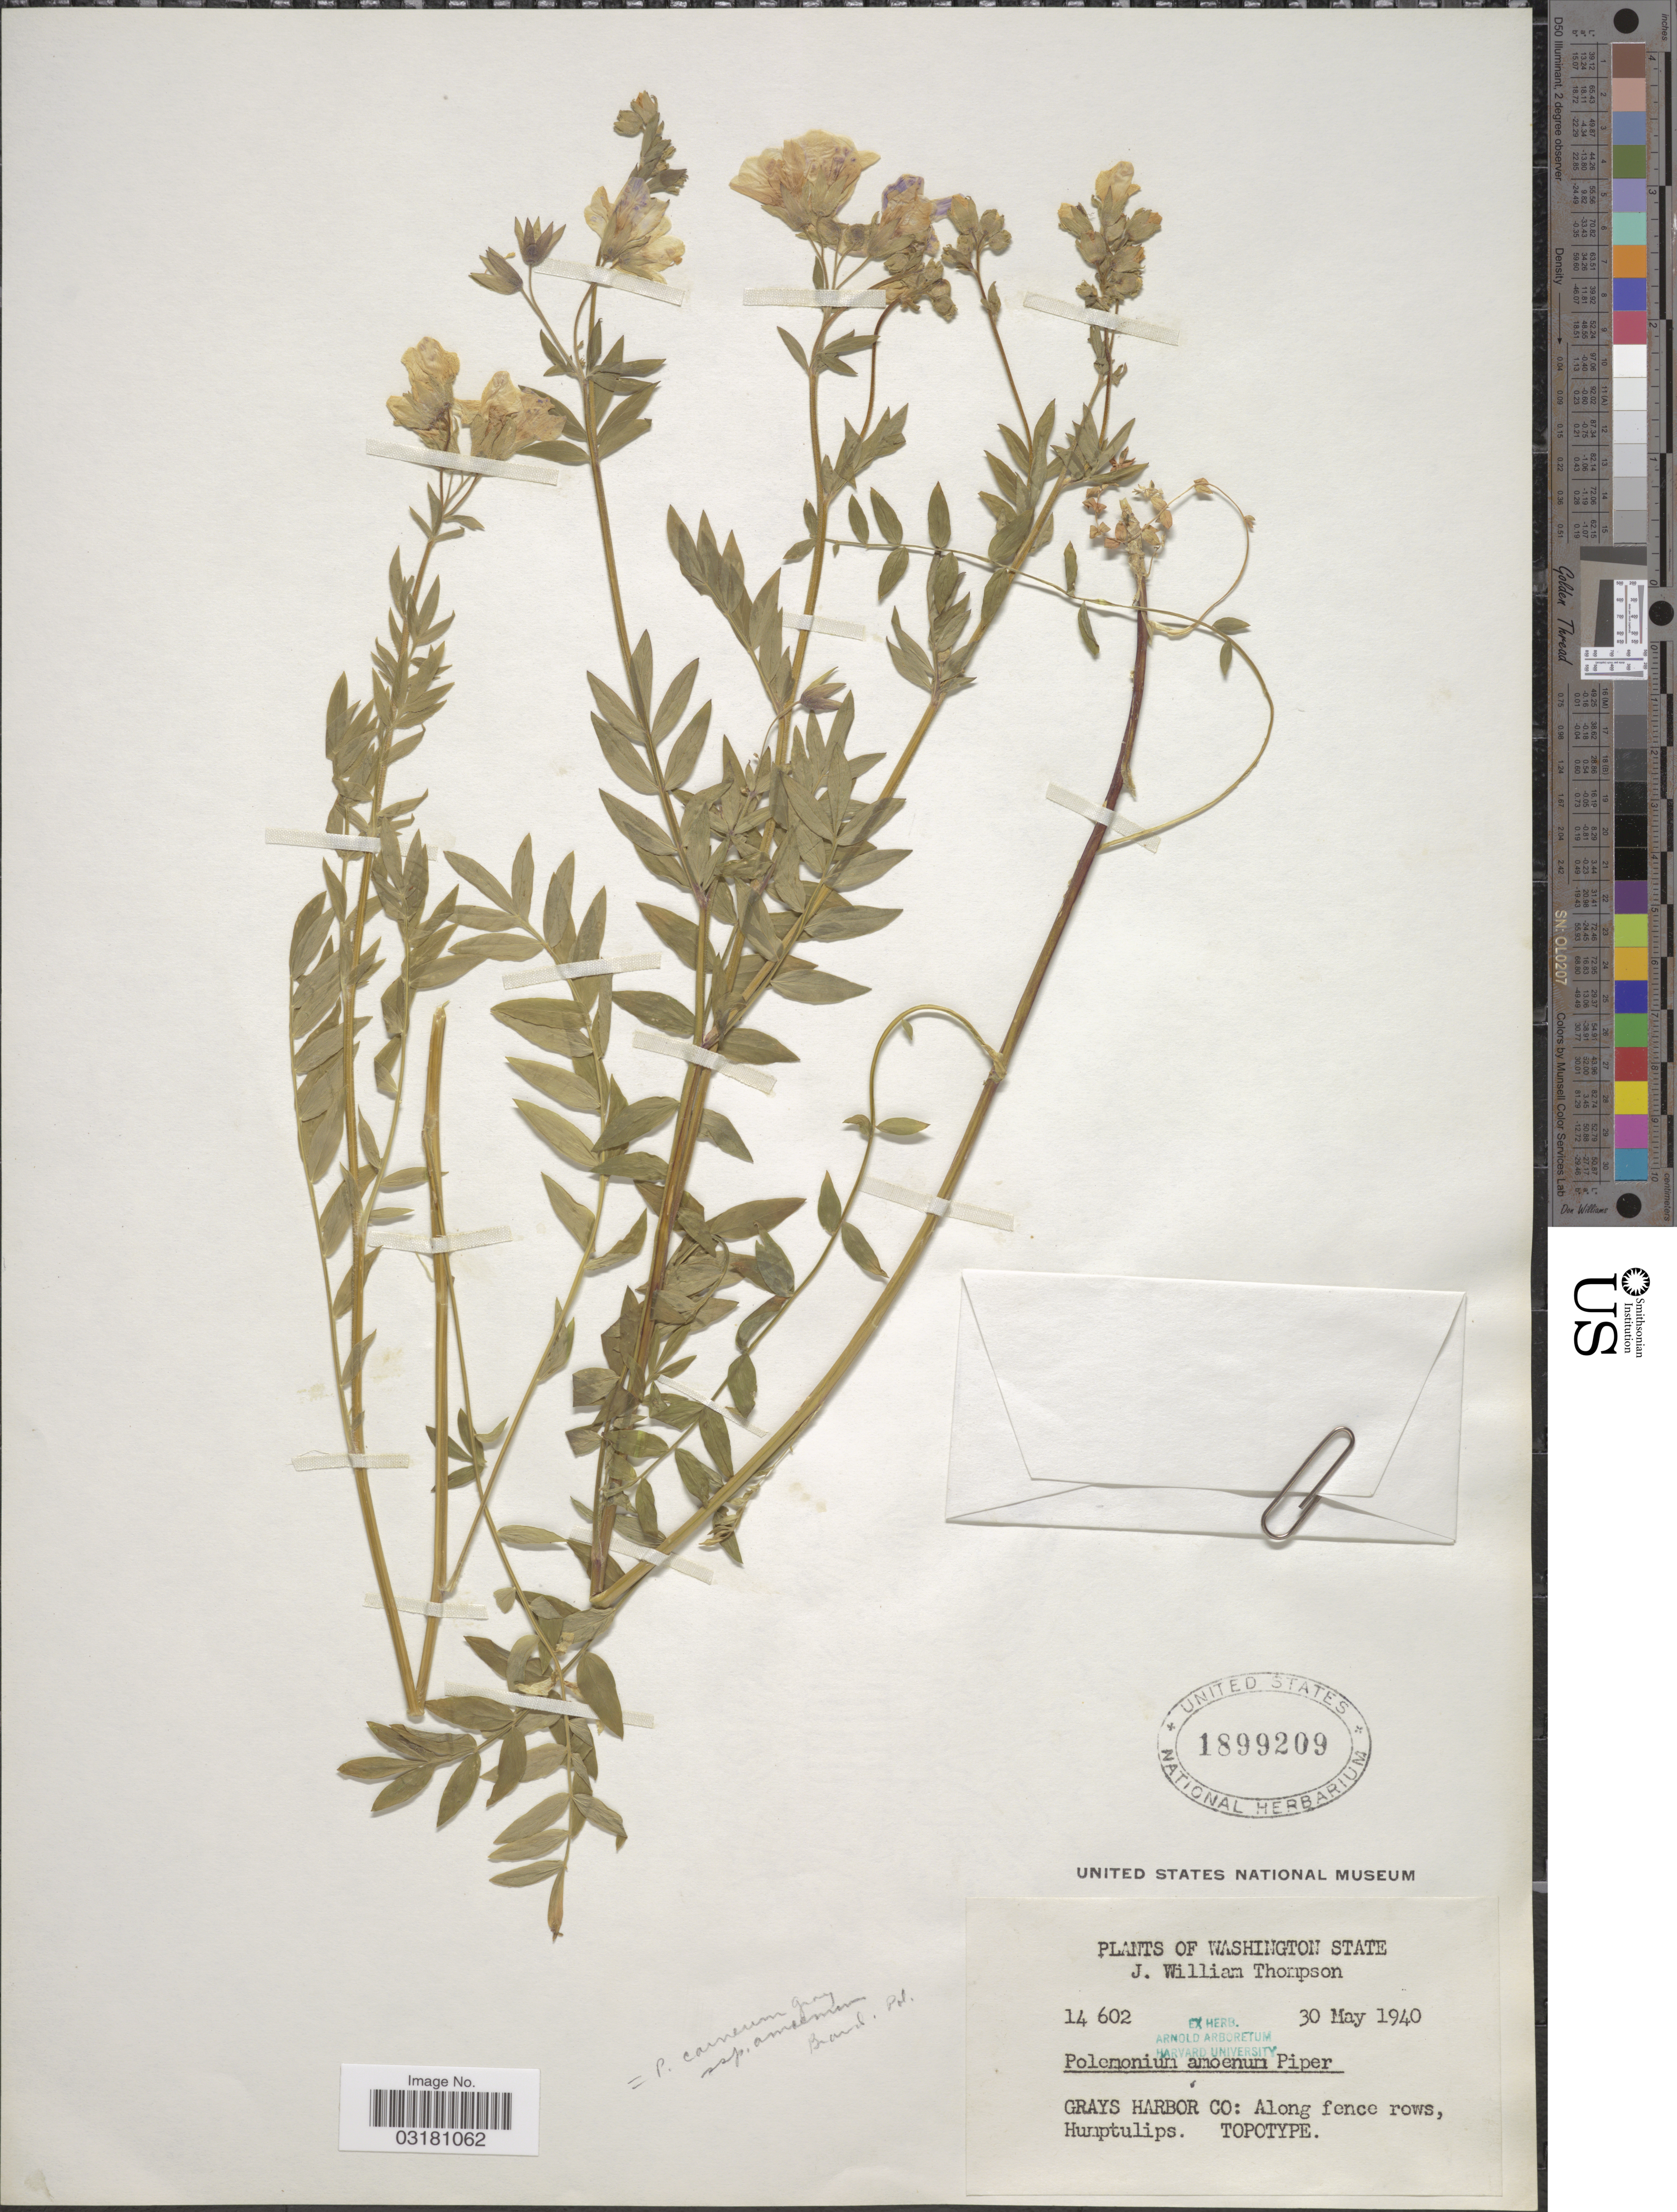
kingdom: Plantae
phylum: Tracheophyta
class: Magnoliopsida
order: Ericales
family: Polemoniaceae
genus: Polemonium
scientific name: Polemonium carneum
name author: A. Gray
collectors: J. W. Thompson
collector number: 14602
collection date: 1940-05-30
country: United States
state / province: Washington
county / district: Grays Harbor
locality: Grays Harbor Co: Along fence rows, Humptulips.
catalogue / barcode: US 1899209